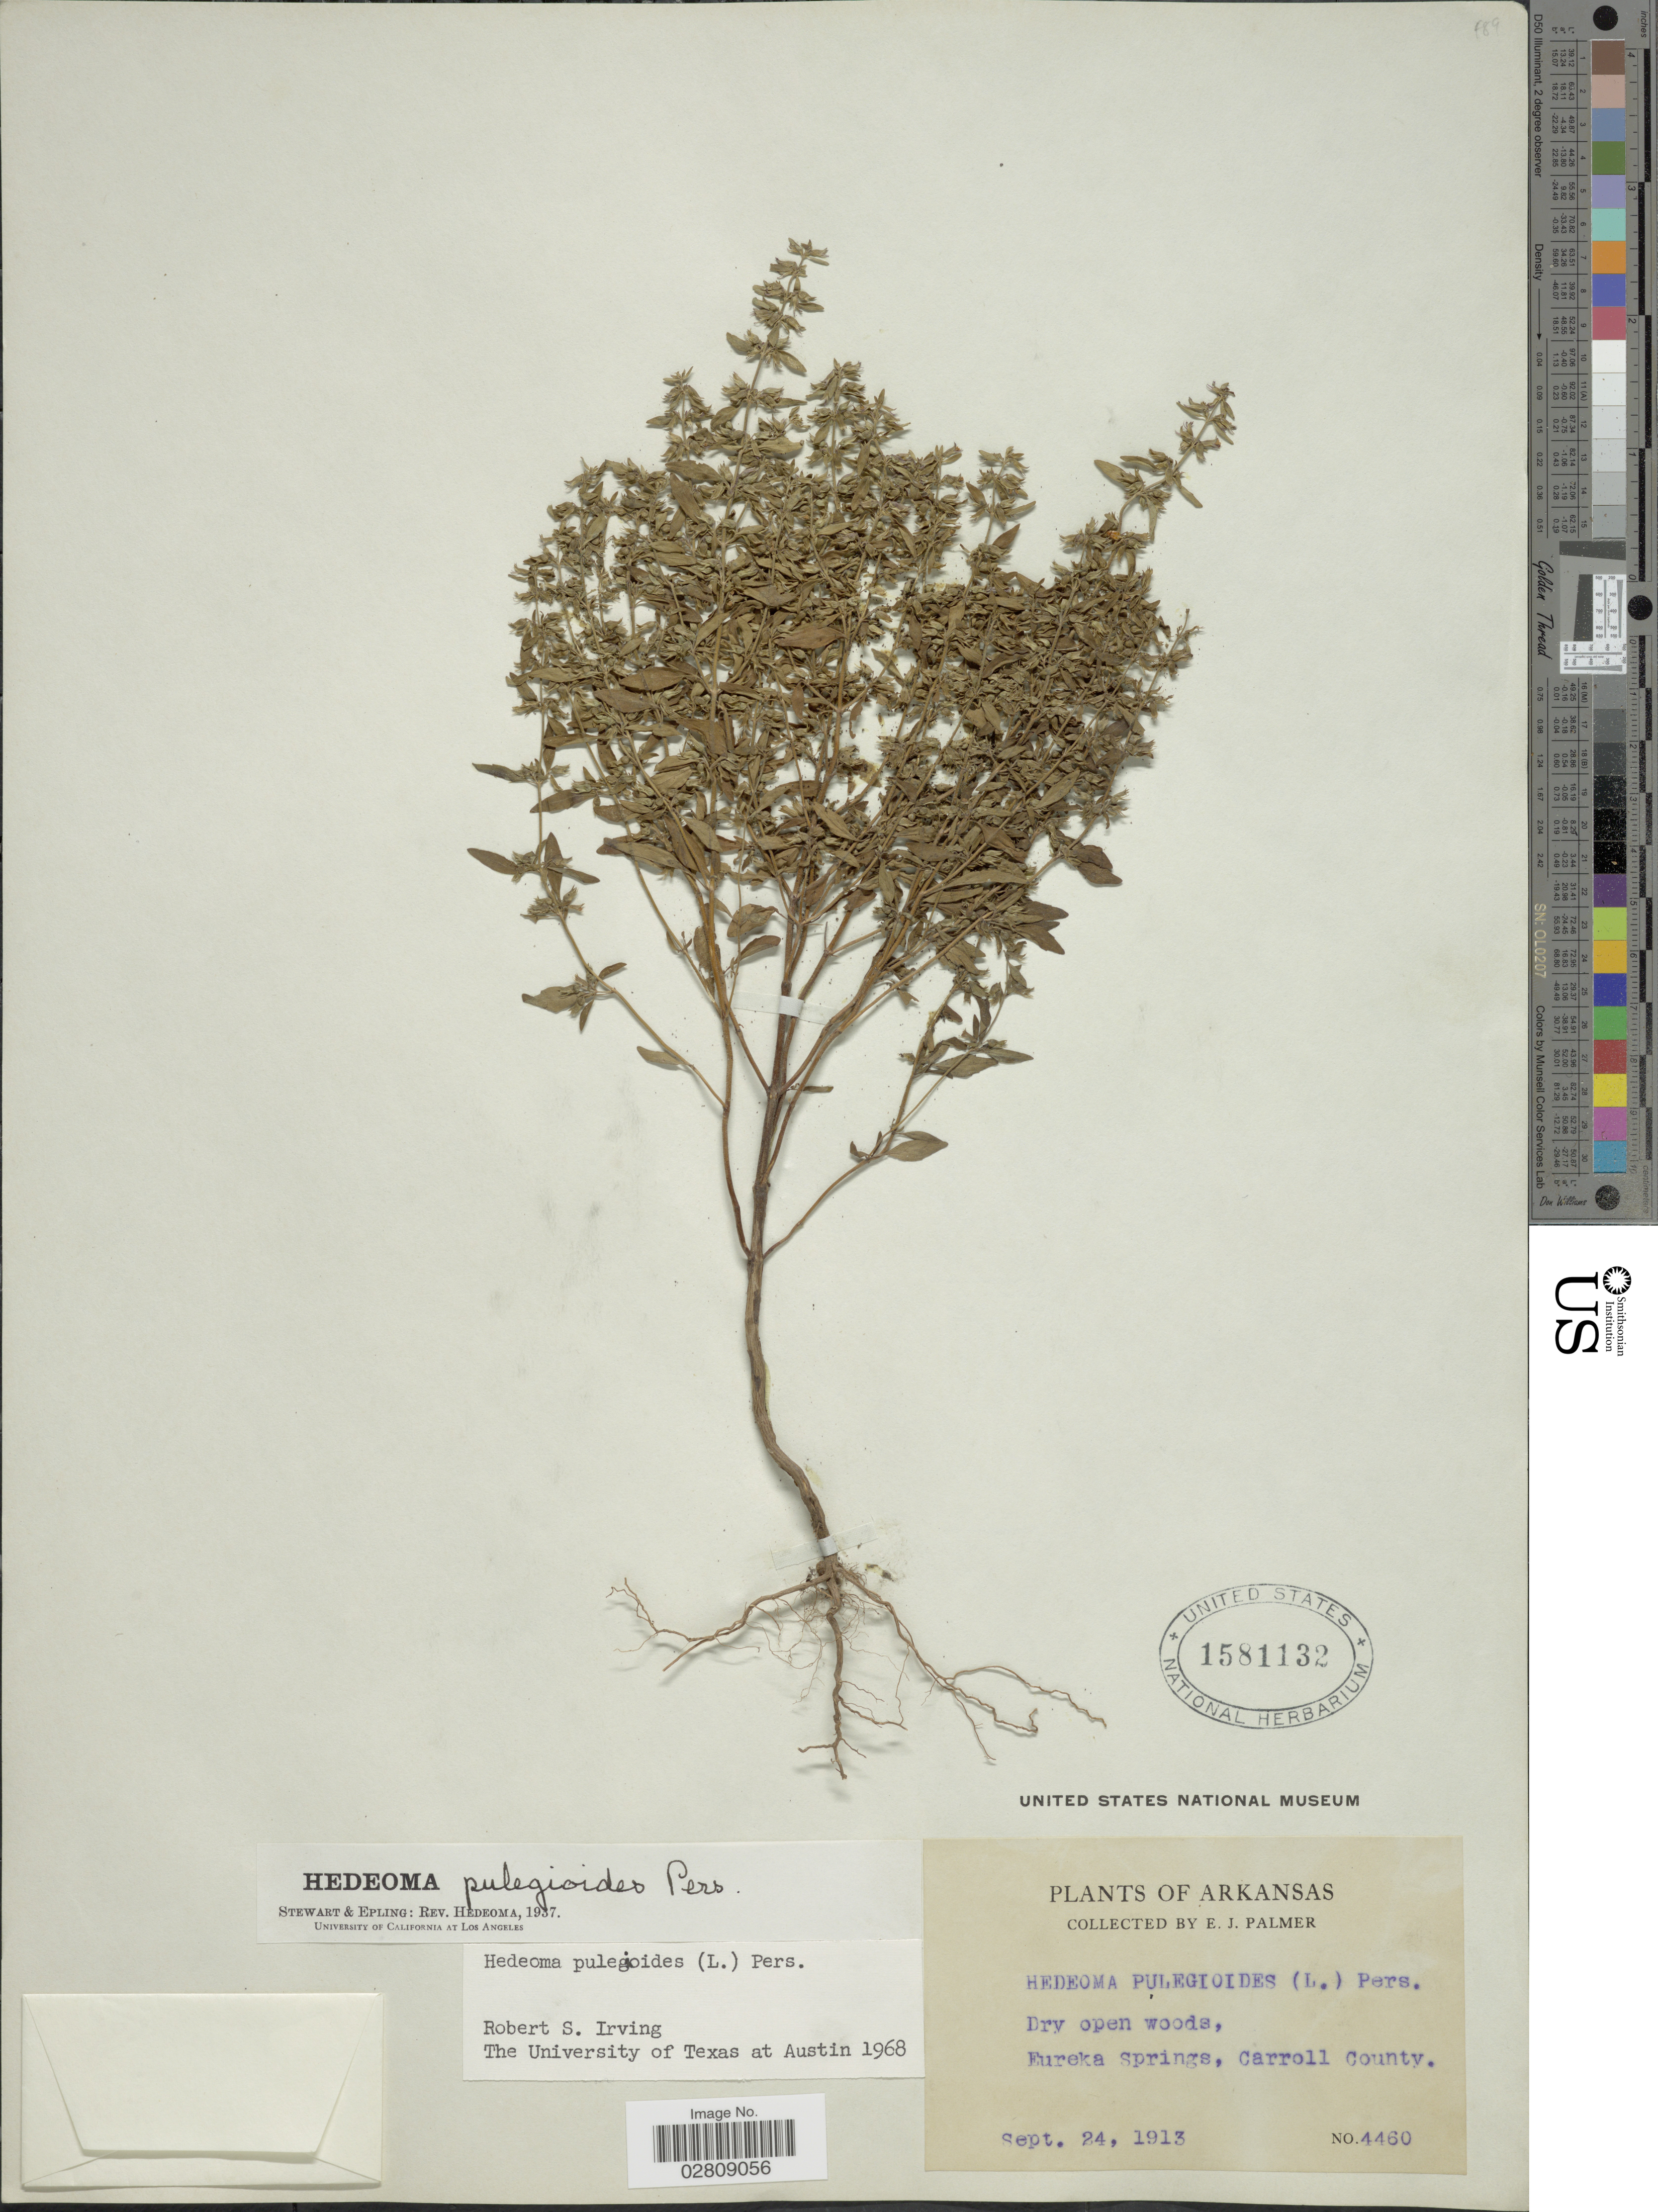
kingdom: Plantae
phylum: Tracheophyta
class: Magnoliopsida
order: Lamiales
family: Lamiaceae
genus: Hedeoma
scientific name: Hedeoma pulegioides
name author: (L.) Pers.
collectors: E. J. Palmer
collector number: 4460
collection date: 1913-09-24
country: United States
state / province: Arkansas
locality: Eureka Springs, Carroll County.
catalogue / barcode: US 1581132